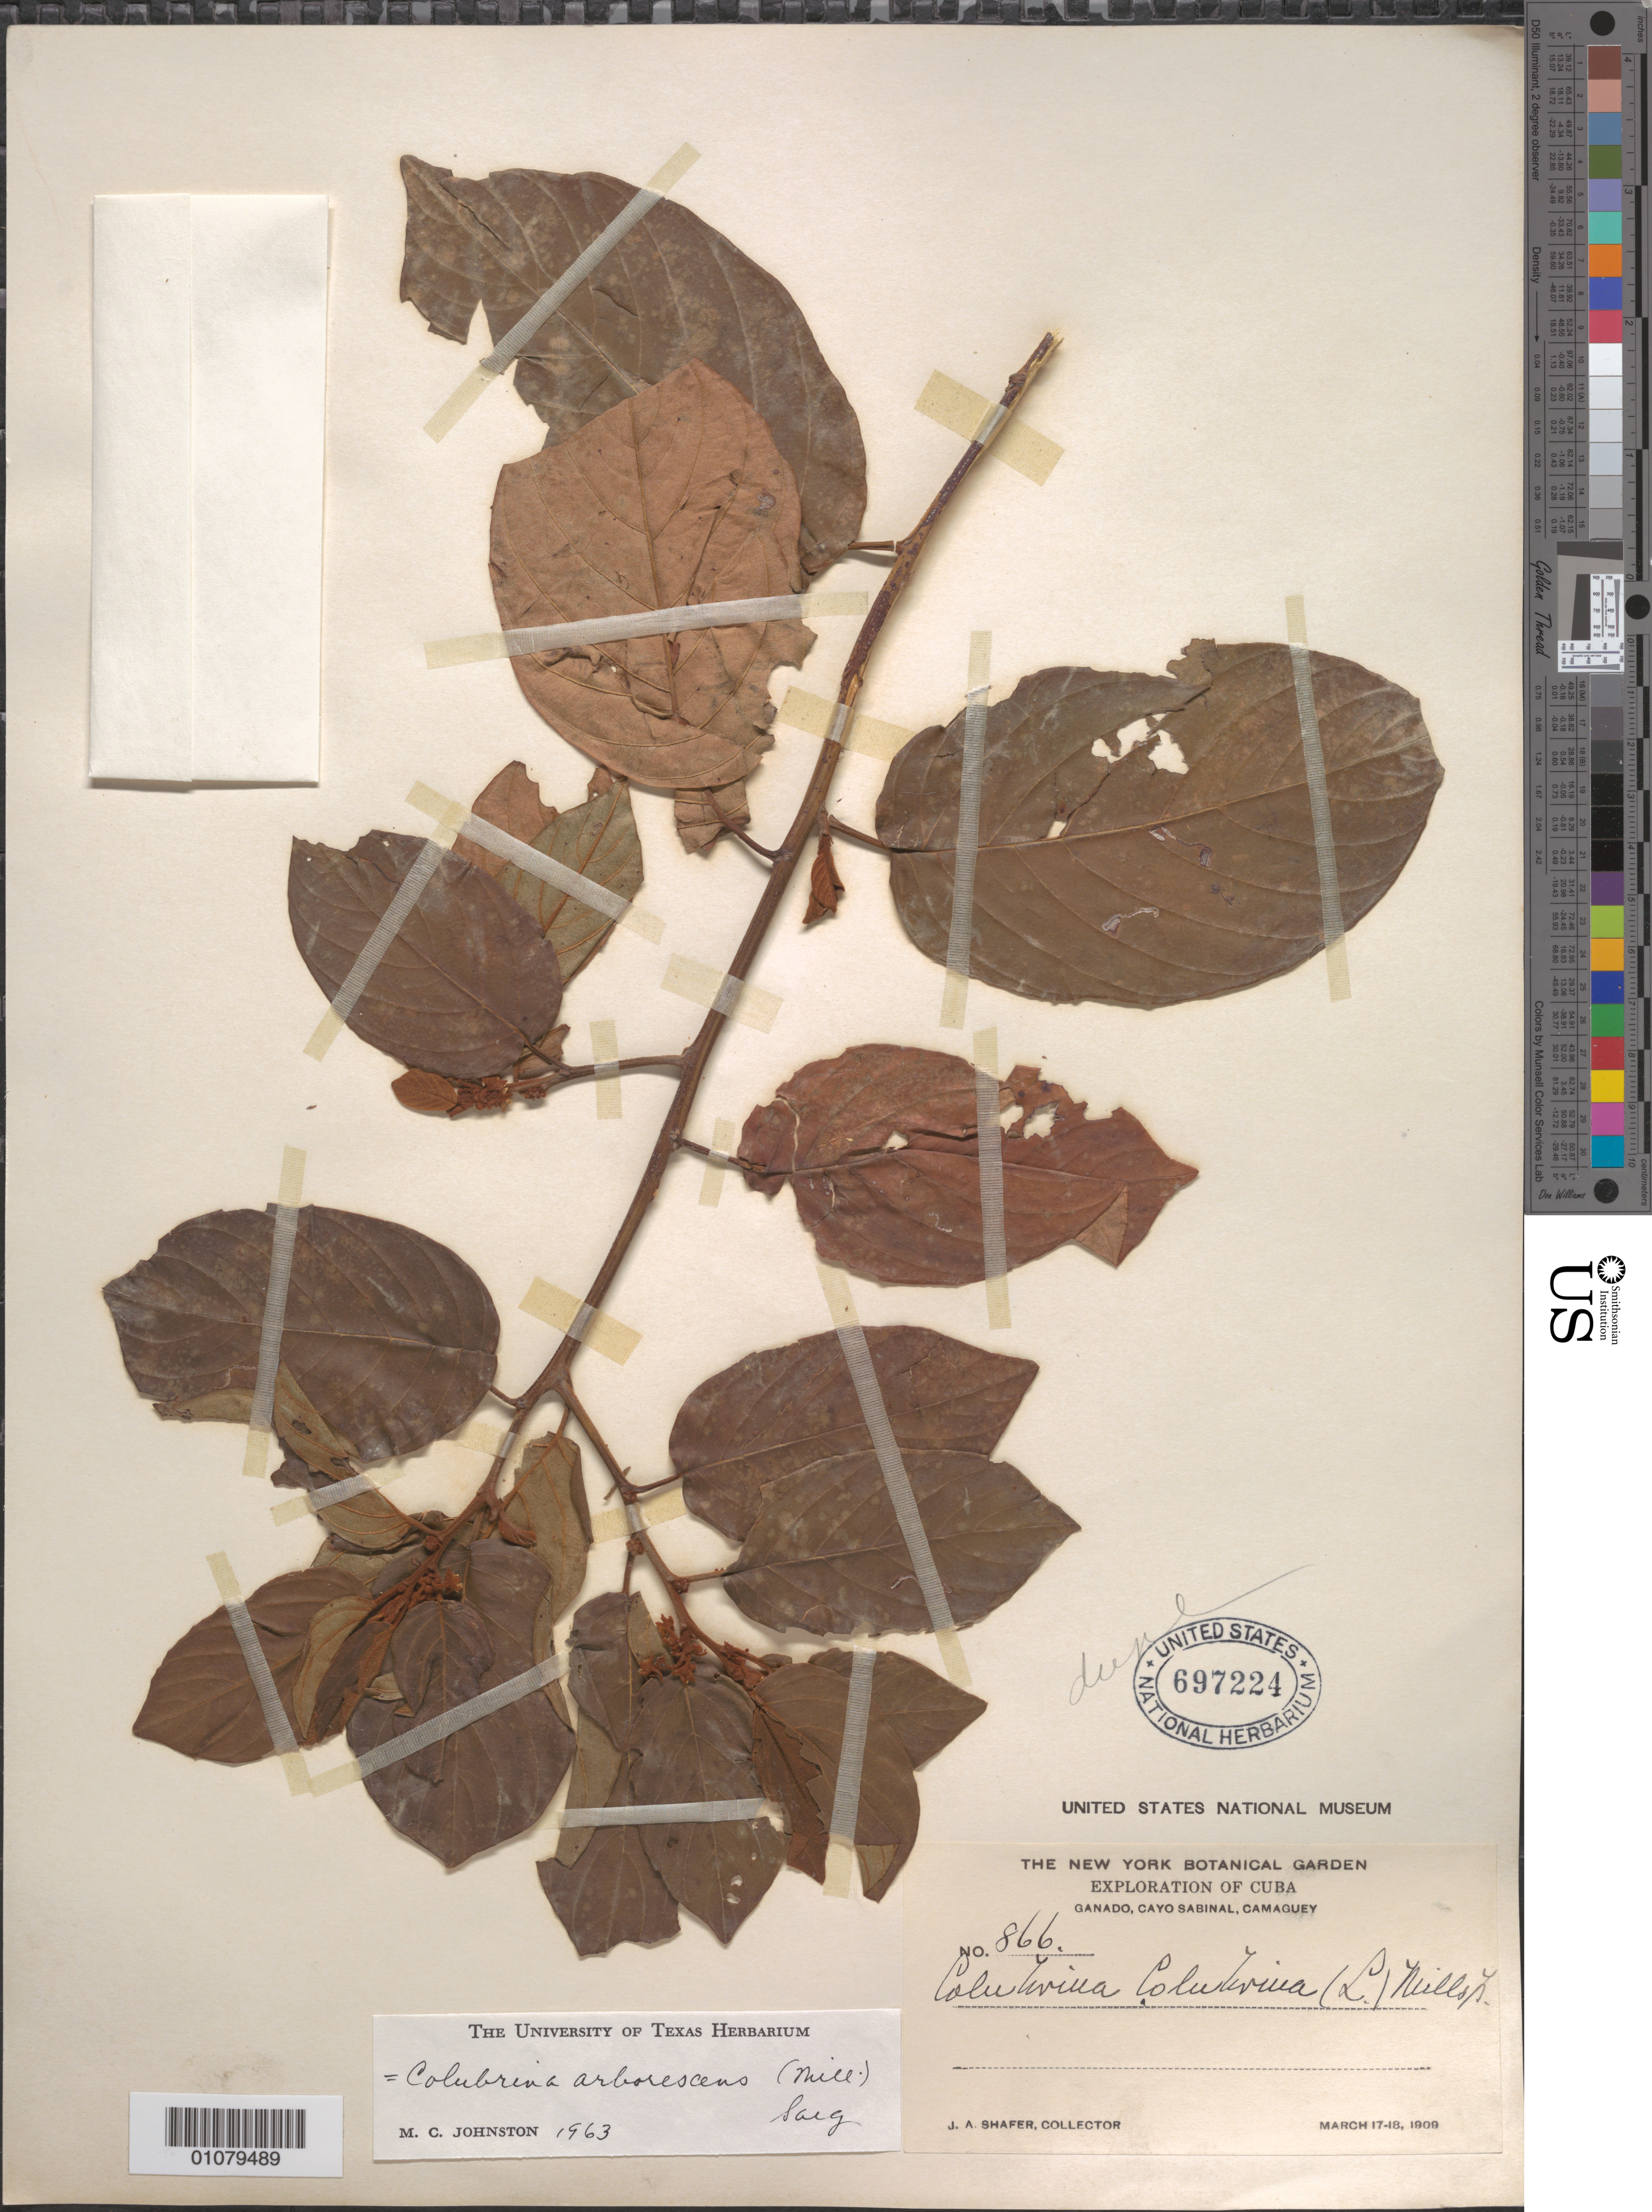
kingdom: Plantae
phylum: Tracheophyta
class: Magnoliopsida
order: Rosales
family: Rhamnaceae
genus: Colubrina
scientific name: Colubrina arborescens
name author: (Mill.) Sarg.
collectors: J. A. Shafer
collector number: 866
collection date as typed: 17 Mar 1909 and 18 Mar 1909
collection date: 1909-03-17,1909-03-18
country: Cuba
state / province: Camagüey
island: Cuba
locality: Ganado, Cayo Sabinal, Camaguey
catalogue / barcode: US 697224